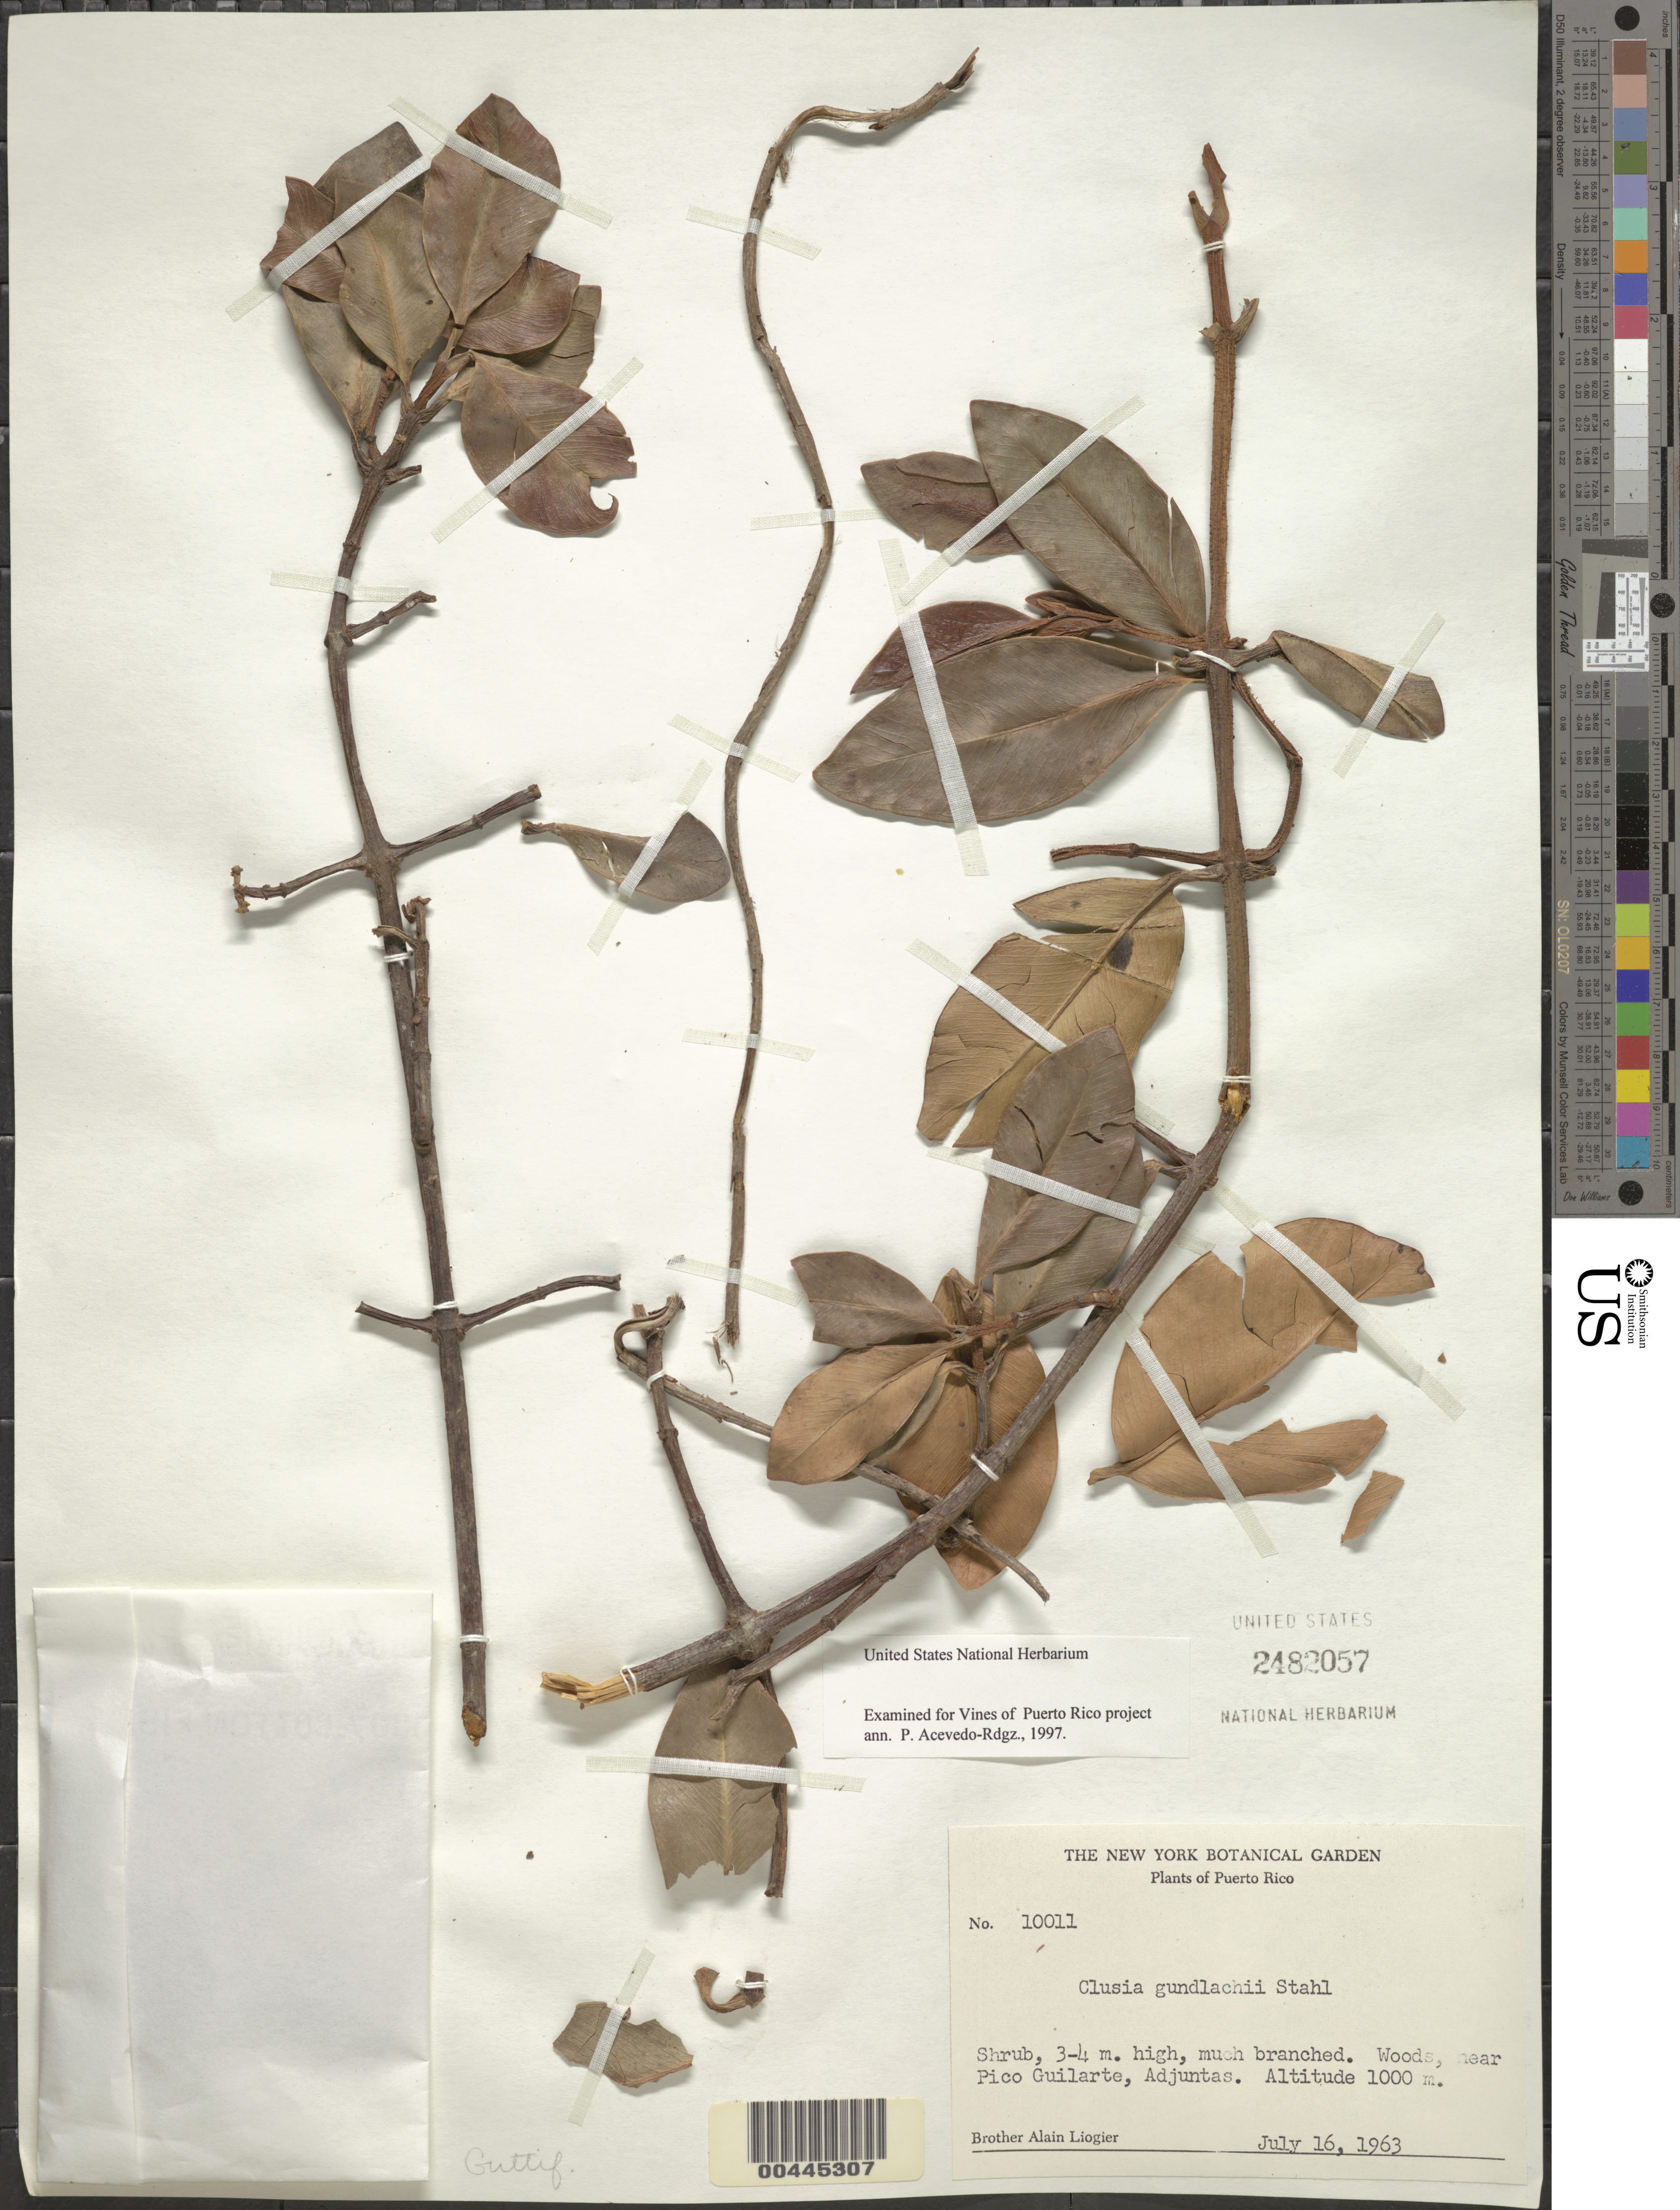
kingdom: Plantae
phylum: Tracheophyta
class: Magnoliopsida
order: Malpighiales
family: Clusiaceae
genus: Clusia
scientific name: Clusia gundlachii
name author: A. Stahl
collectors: A. H. Liogier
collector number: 10011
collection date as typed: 16 Jul 1963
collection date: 1963-07-16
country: Puerto Rico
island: Greater Antilles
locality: Pico Guilarte, Adjuntas. Woods.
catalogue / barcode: US 2482057